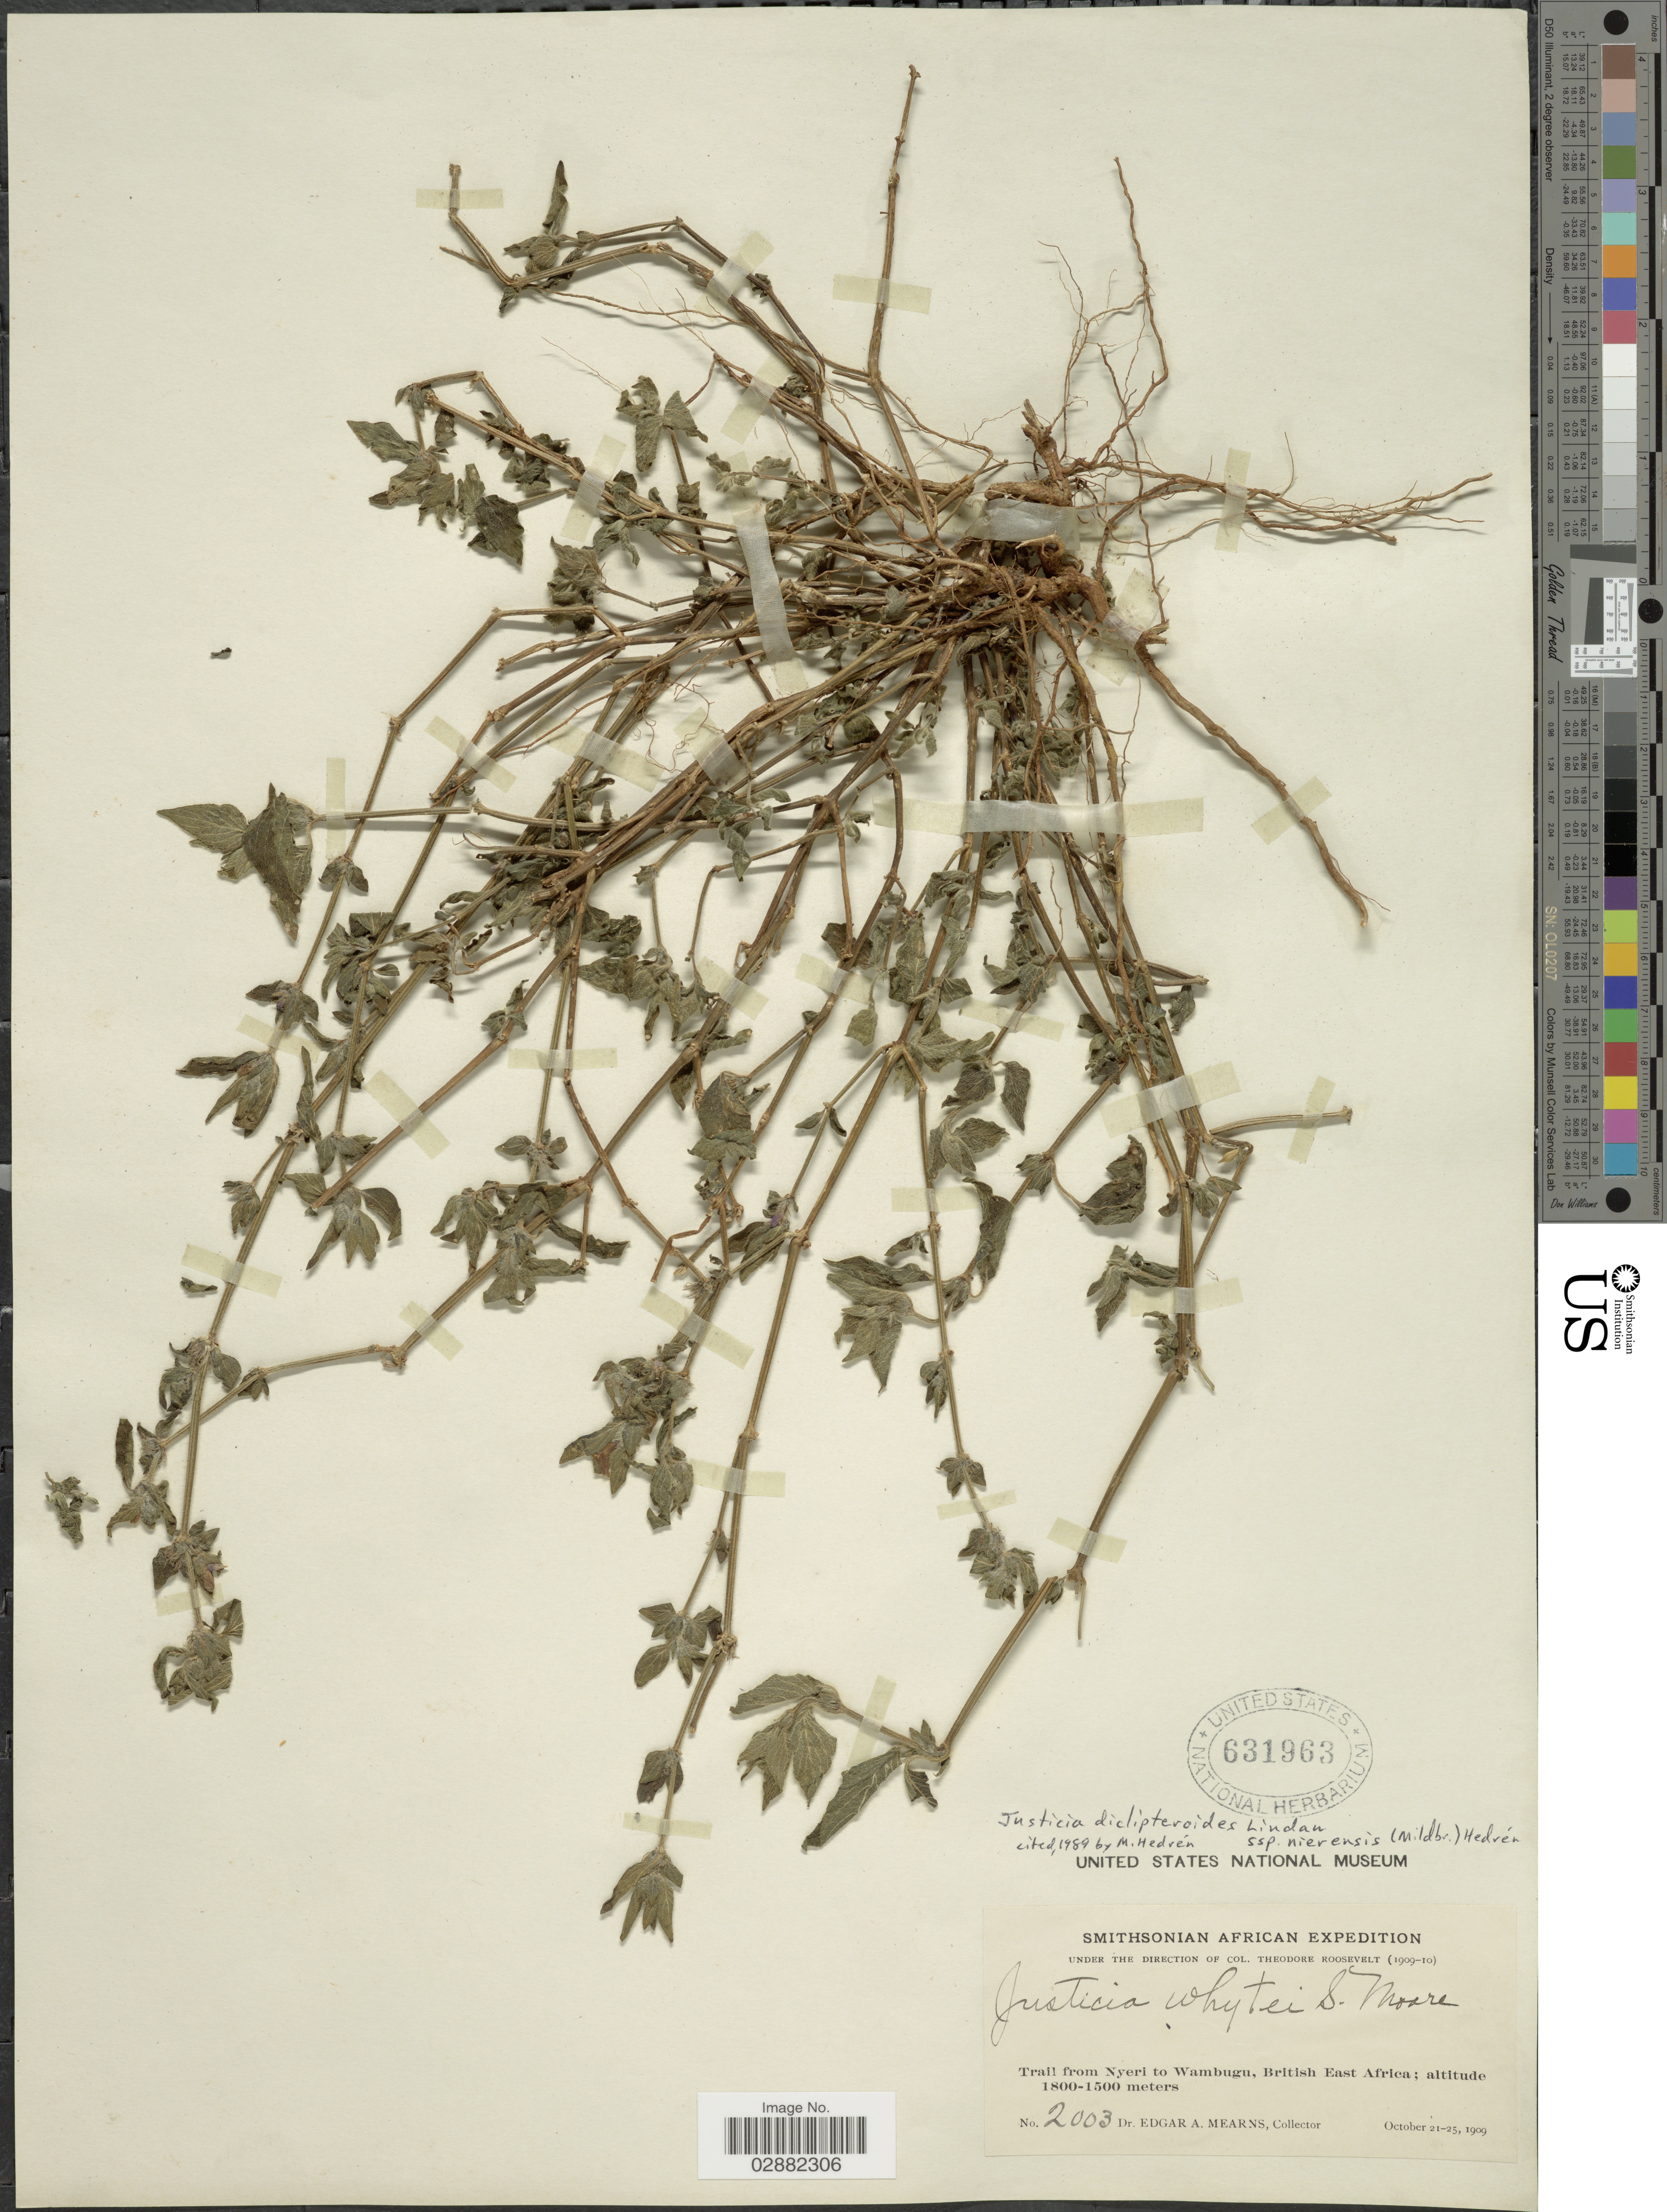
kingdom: Plantae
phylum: Tracheophyta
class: Magnoliopsida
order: Lamiales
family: Acanthaceae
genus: Justicia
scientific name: Justicia diclipteroides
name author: Lindau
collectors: E. A. Mearns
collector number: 2003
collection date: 1909-10-21/1909-10-25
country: Kenya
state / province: Nyeri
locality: Trail from Nyeri to Wambugu, British East Africa.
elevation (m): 1500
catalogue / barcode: US 631963